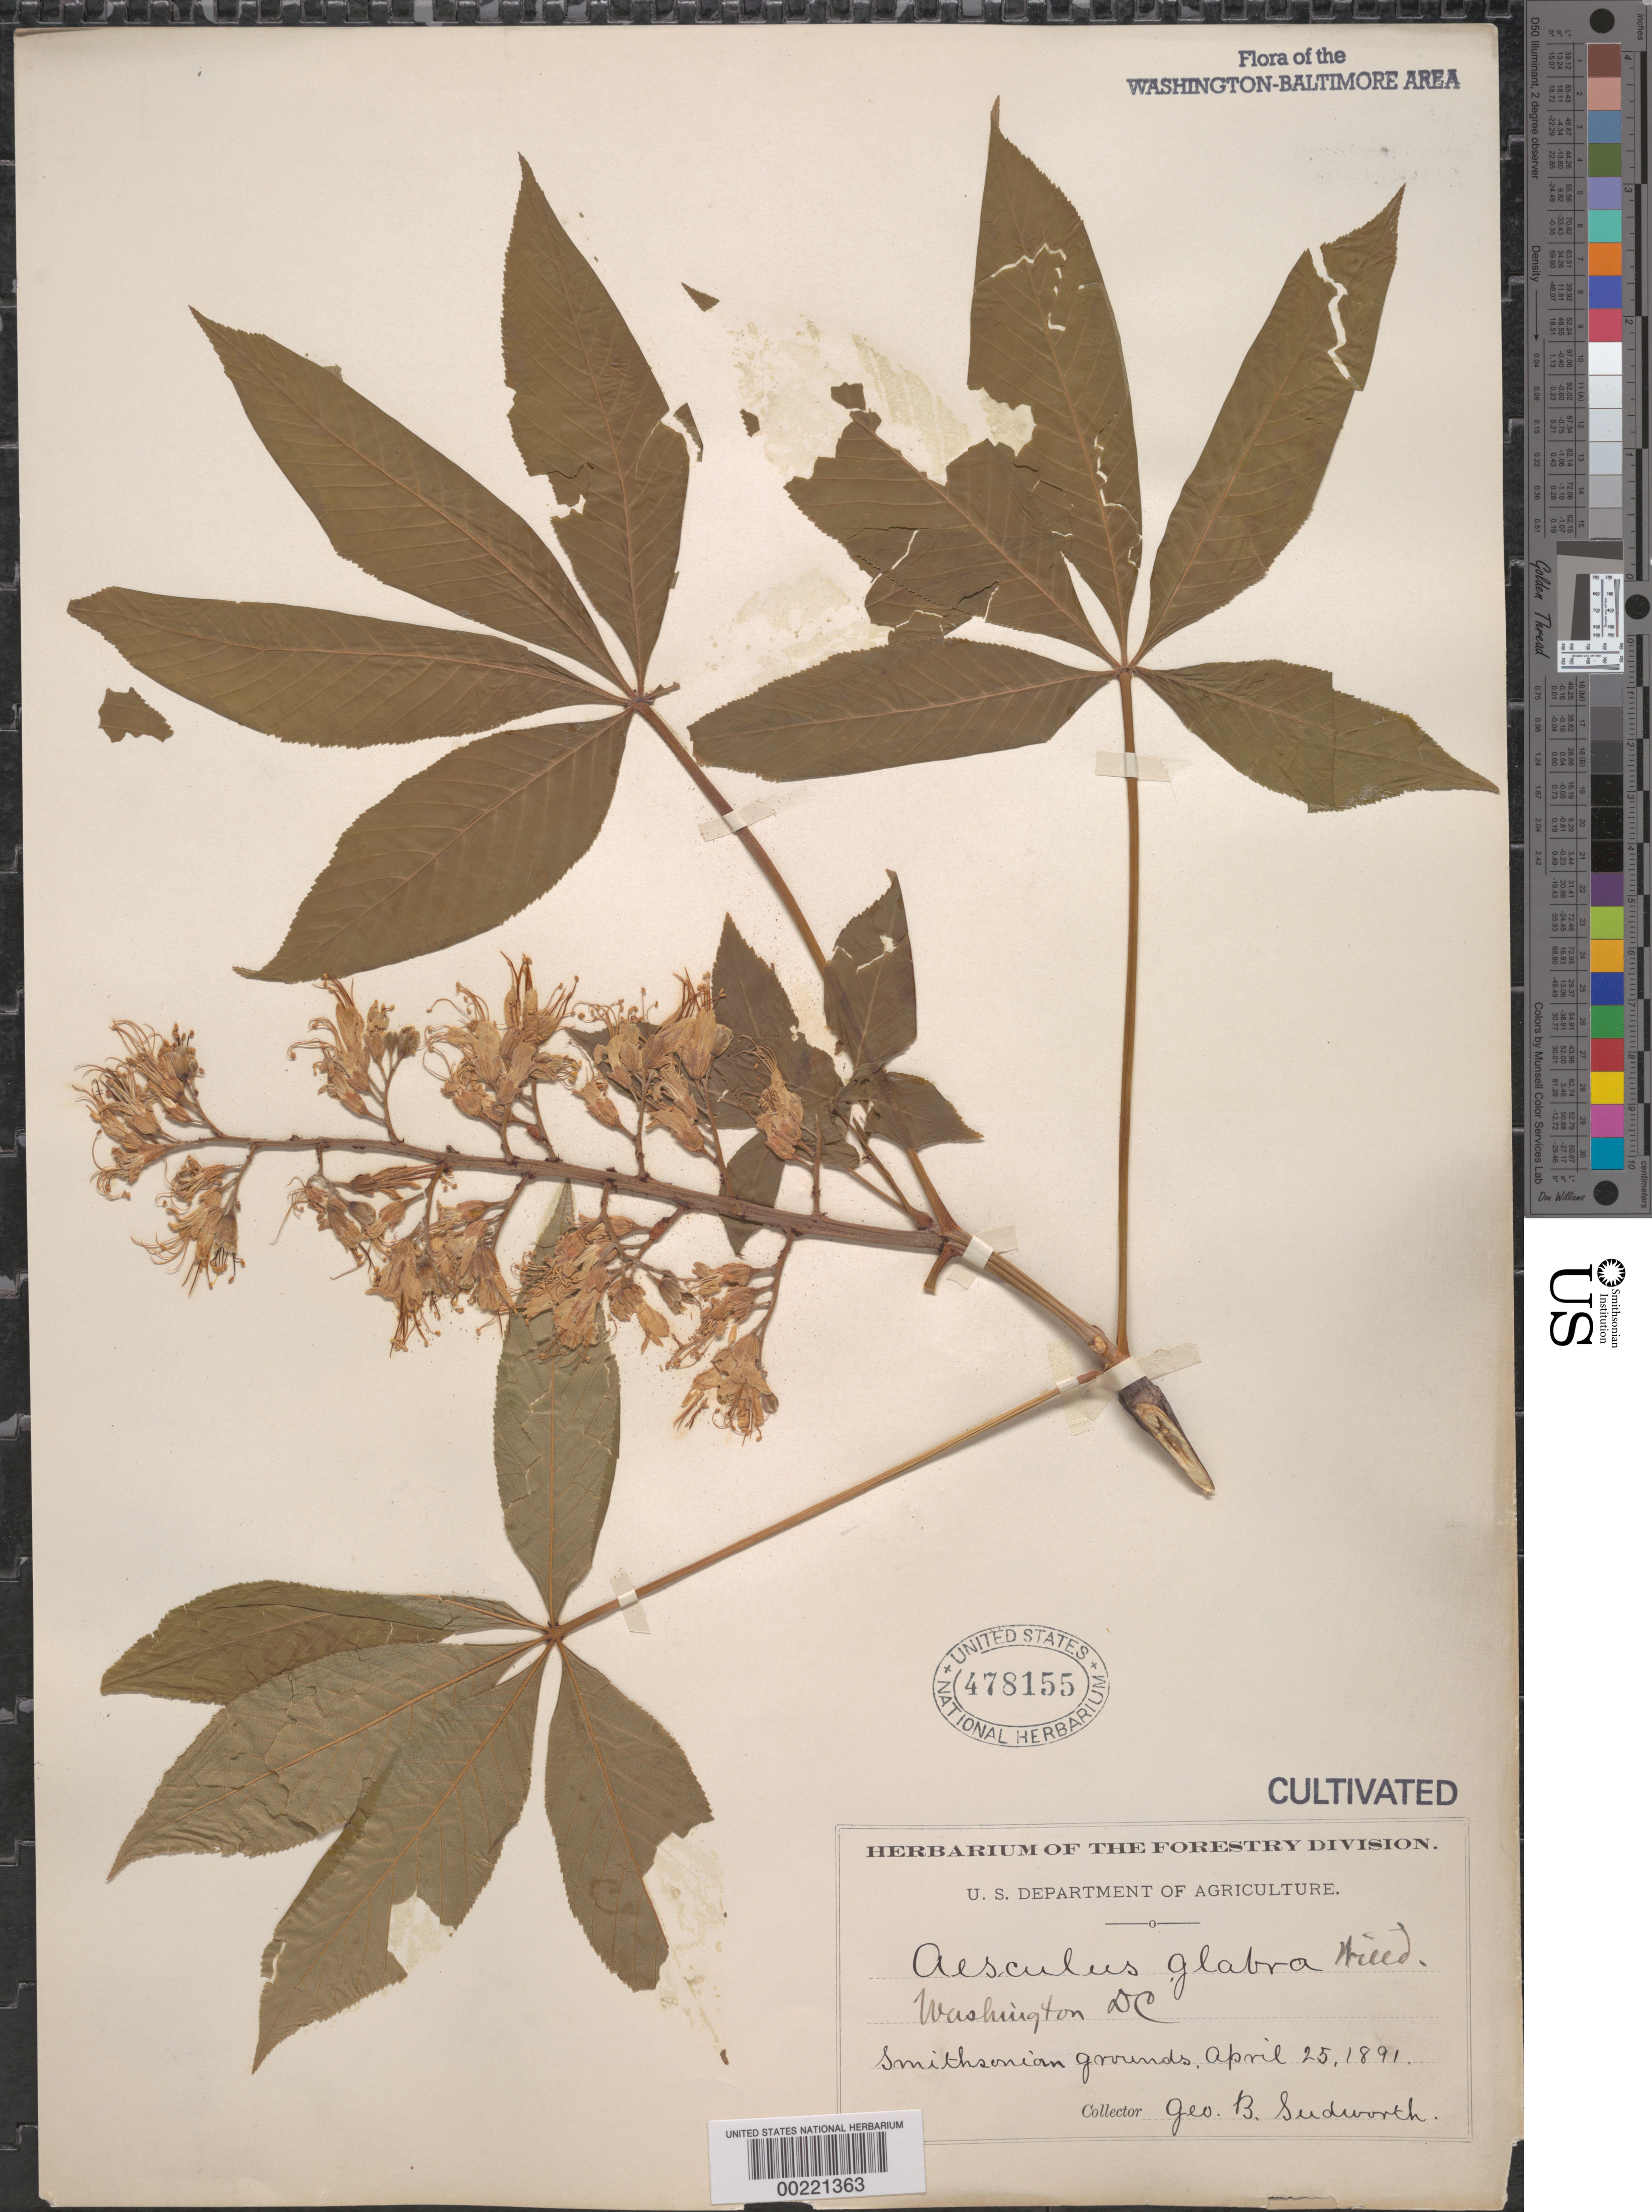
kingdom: Plantae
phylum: Tracheophyta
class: Magnoliopsida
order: Sapindales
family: Sapindaceae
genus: Aesculus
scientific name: Aesculus glabra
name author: Willd.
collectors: G. B. Sudworth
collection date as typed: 25 Apr 1891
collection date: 1891-04-25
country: United States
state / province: District of Columbia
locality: Smithsonian grounds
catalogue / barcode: US 478155